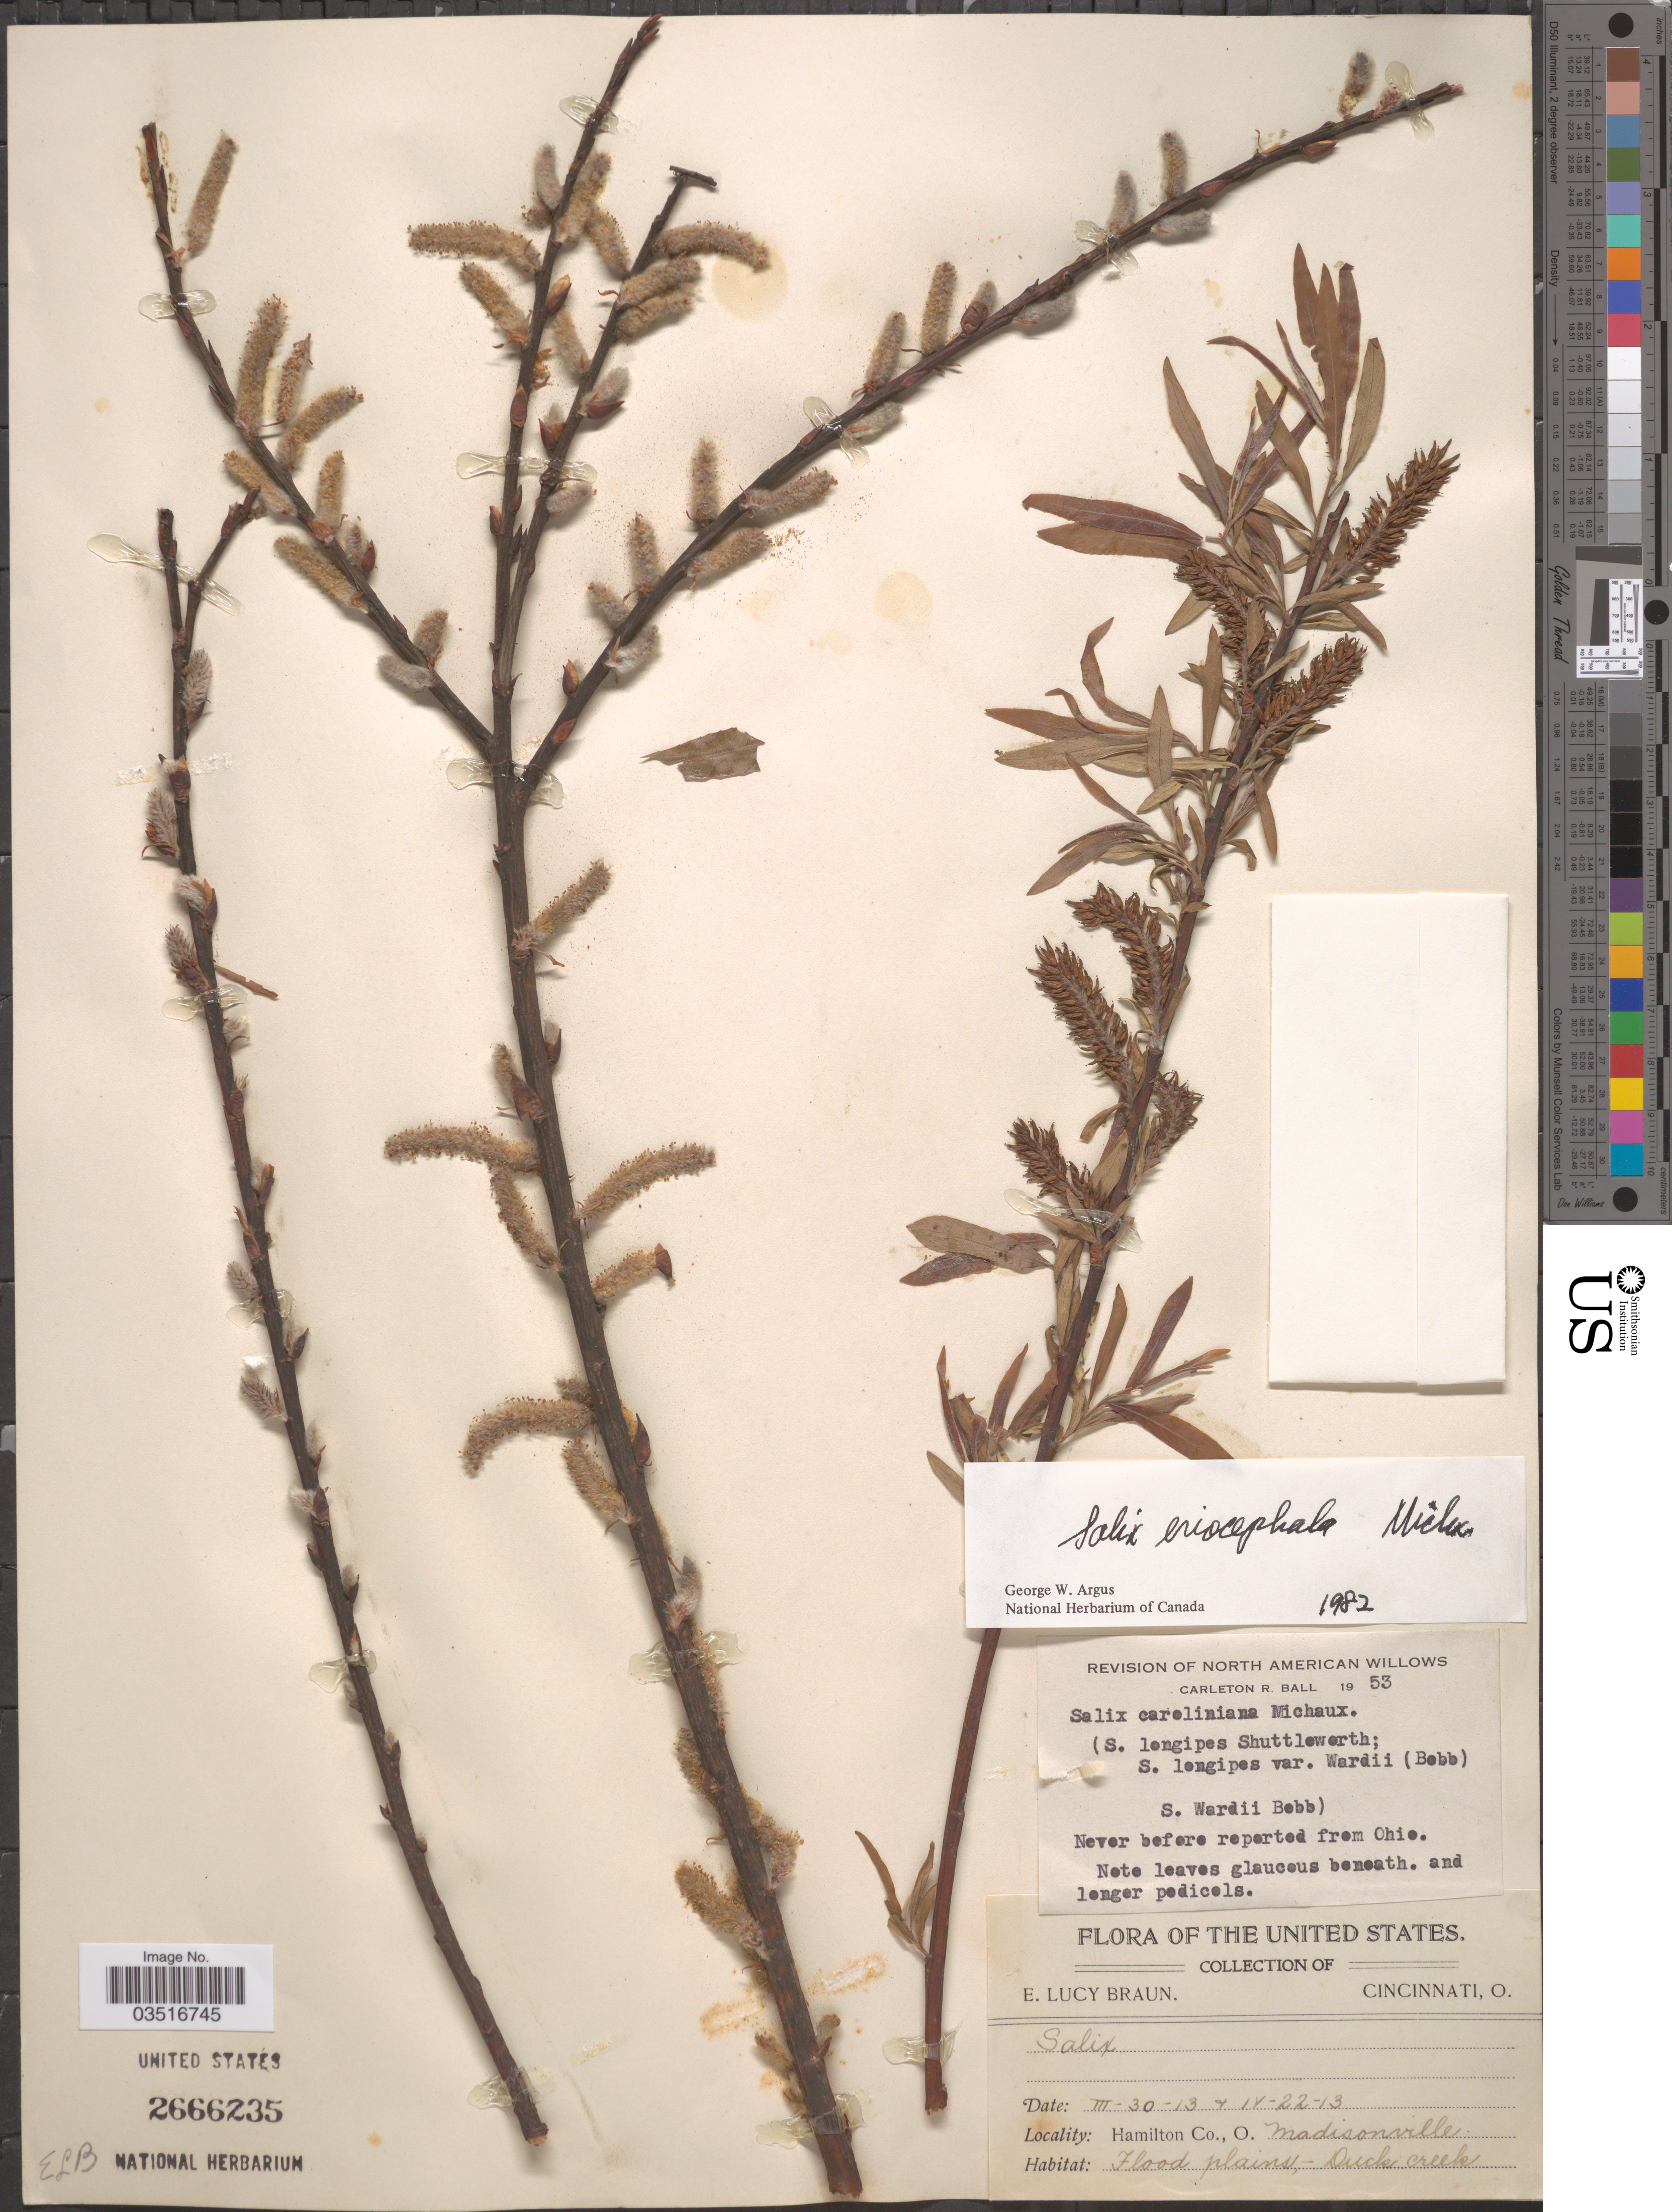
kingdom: Plantae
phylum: Tracheophyta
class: Magnoliopsida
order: Malpighiales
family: Salicaceae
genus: Salix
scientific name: Salix rigida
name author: Muhl.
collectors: E. L. Braun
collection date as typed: Transcribed d/m/y: 30/3/13 to 22/4/13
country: United States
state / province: Ohio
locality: Hamilton Co. Madisonville.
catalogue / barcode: US 2666235